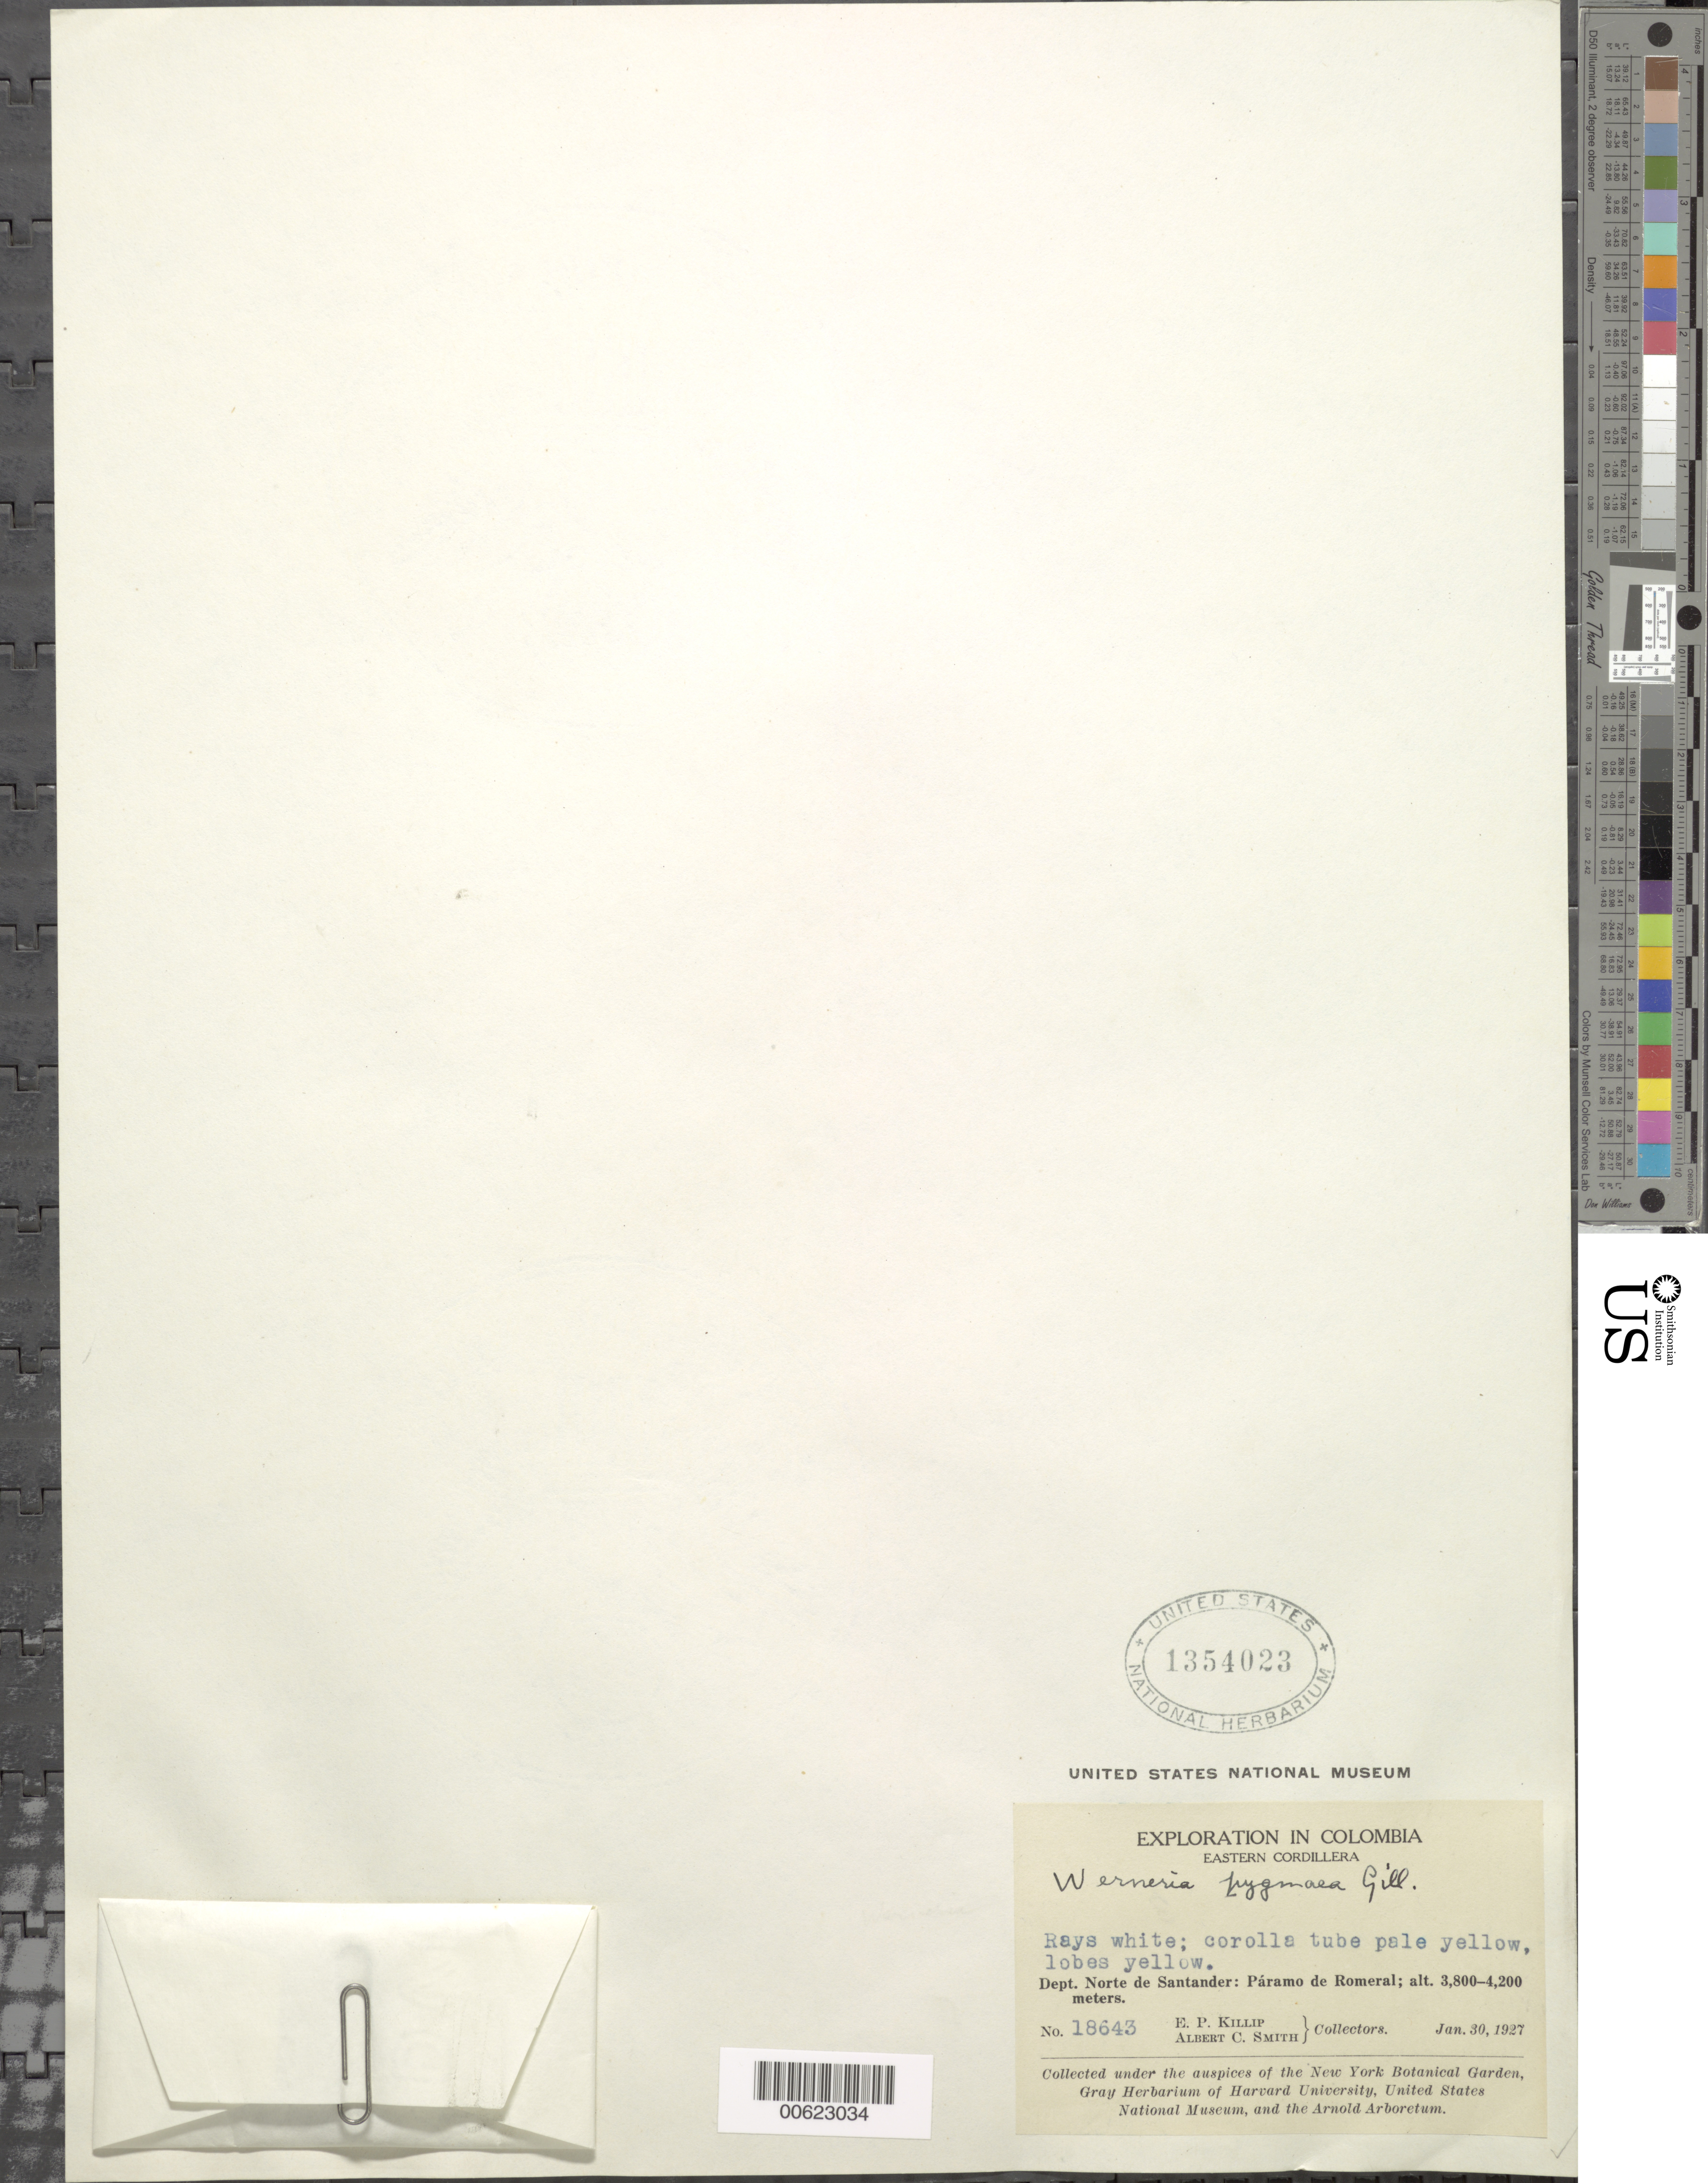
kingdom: Plantae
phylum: Tracheophyta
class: Magnoliopsida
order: Asterales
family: Asteraceae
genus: Werneria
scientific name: Werneria pygmaea complex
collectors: E. P. Killip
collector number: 18643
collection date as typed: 30-Jan-27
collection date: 1927-01-30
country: Colombia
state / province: Norte de Santander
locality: Paramo de Romeral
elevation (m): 3800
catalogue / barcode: US 1354023